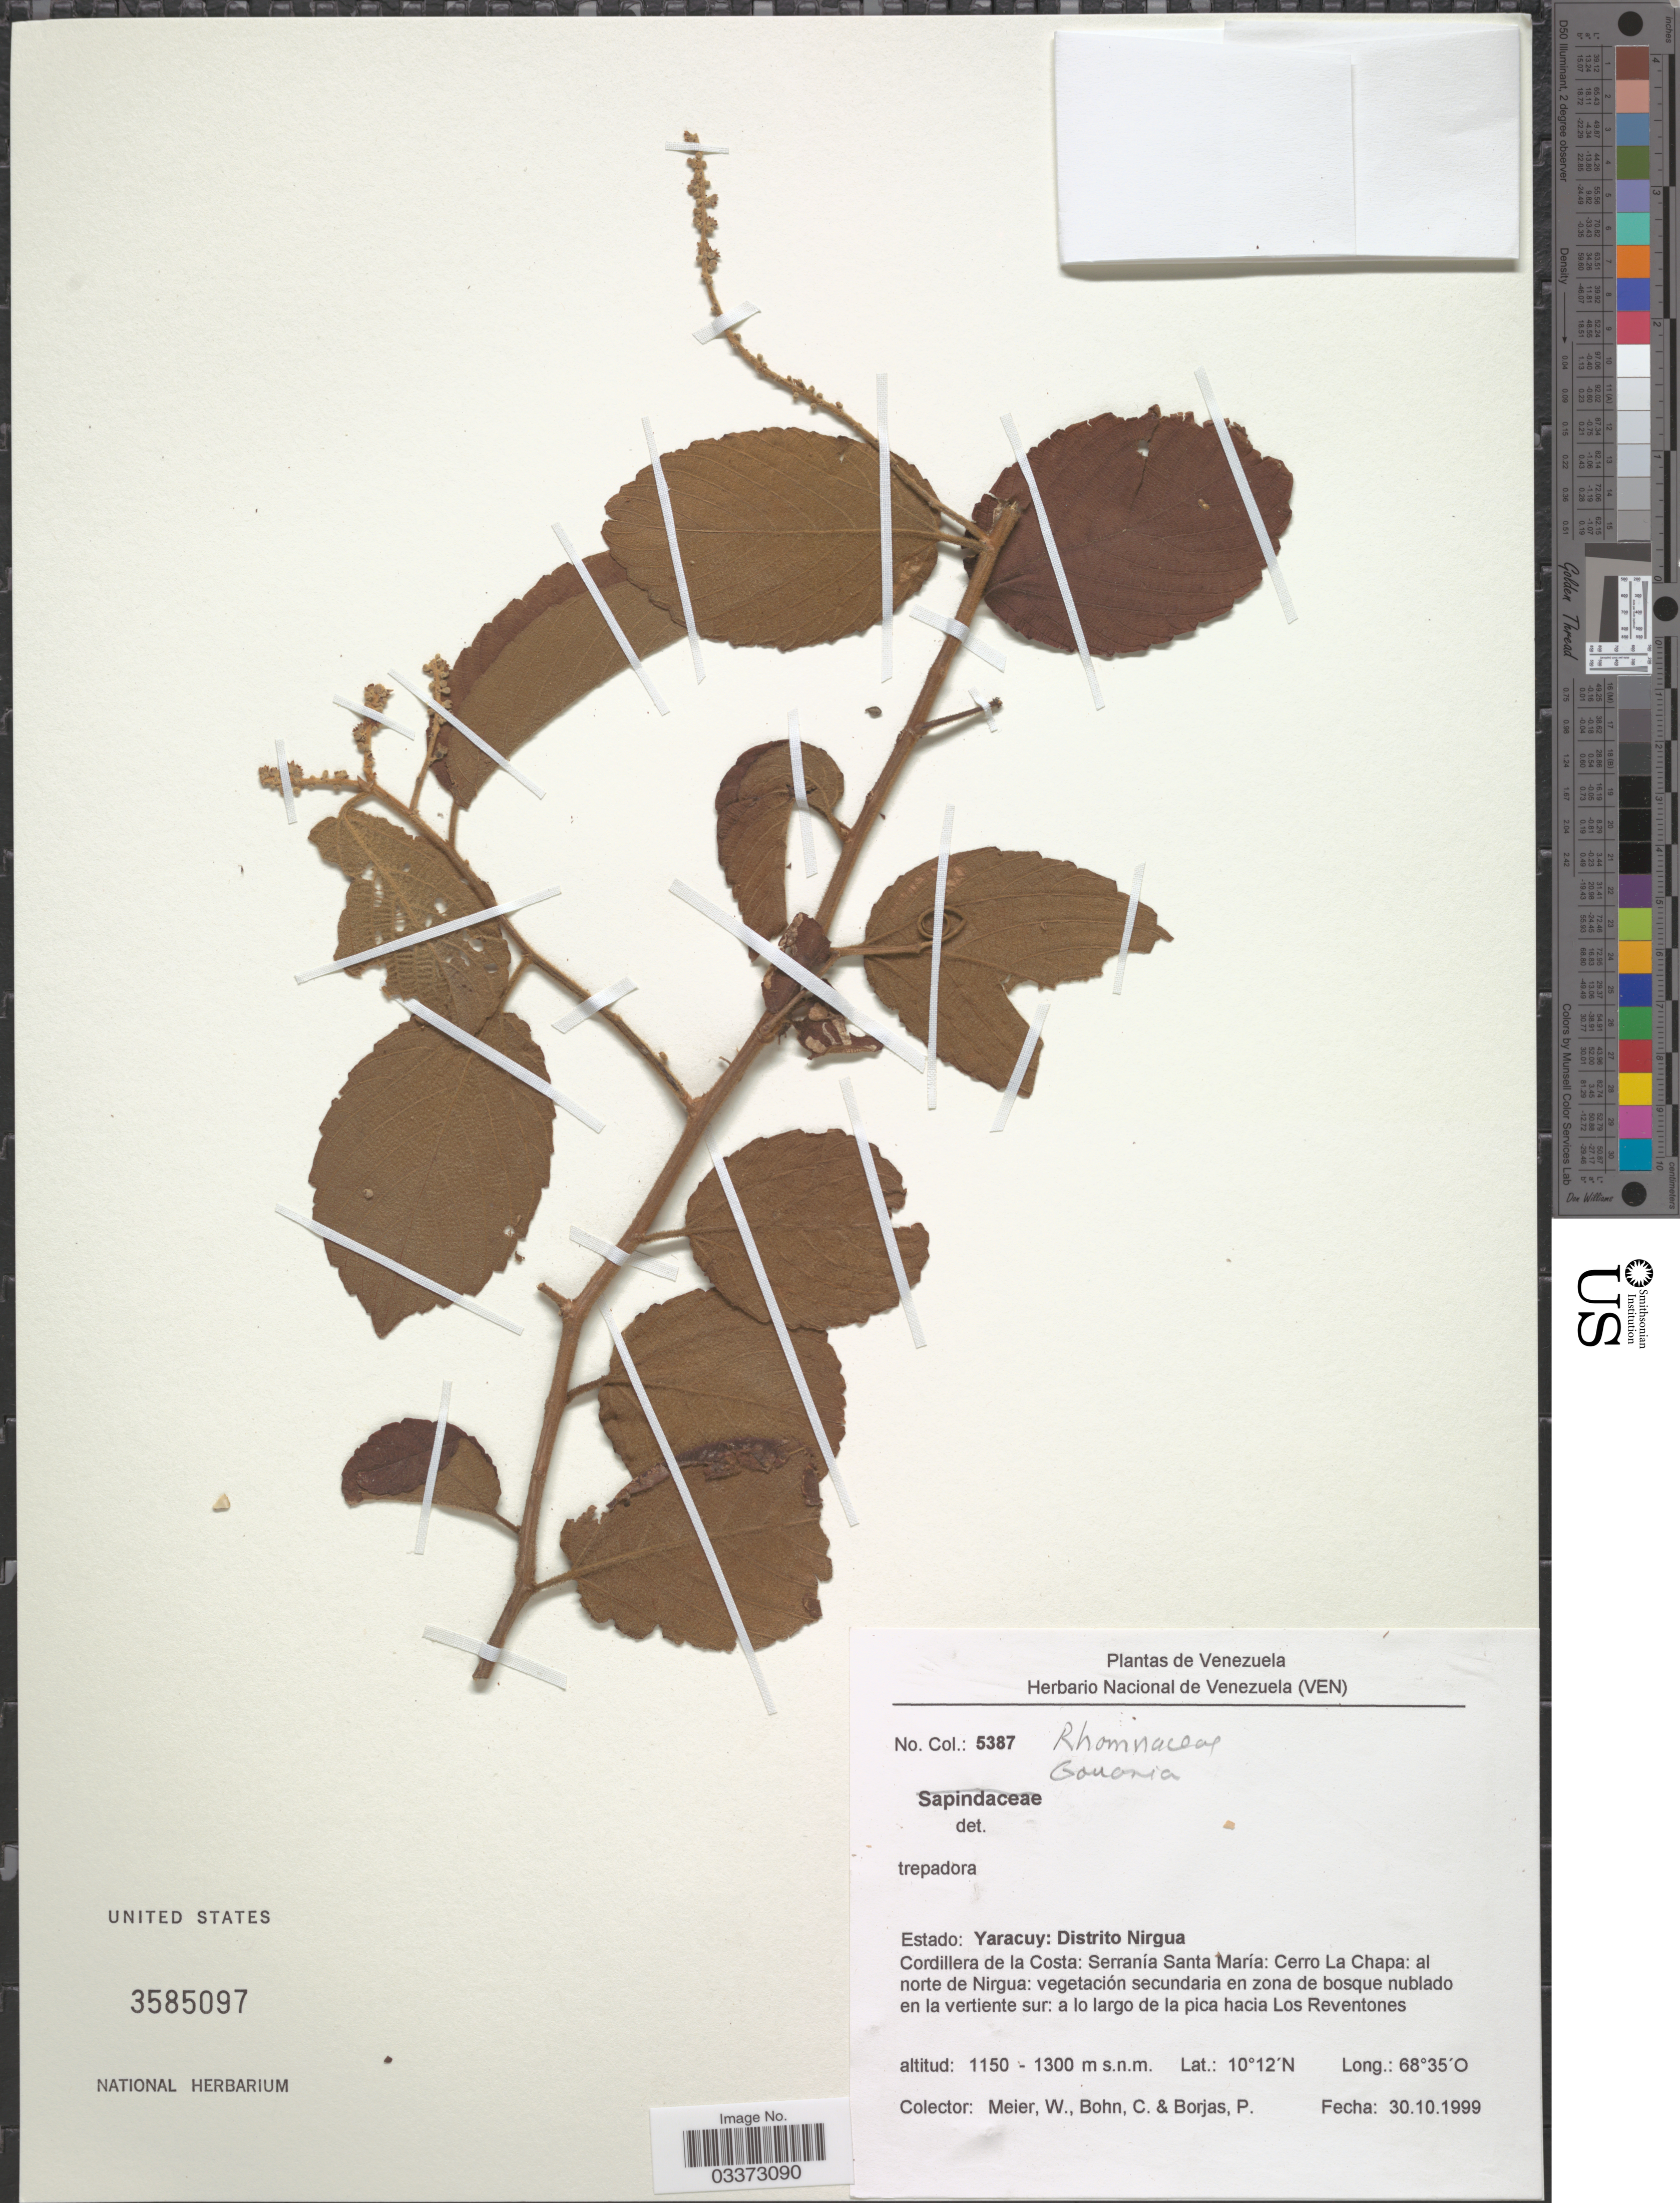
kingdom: Plantae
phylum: Tracheophyta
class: Magnoliopsida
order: Rosales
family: Rhamnaceae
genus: Gouania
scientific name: Gouania sp.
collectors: W. Meier, C. Bohn & P. Borjas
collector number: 5387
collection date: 1999-10-30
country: Venezuela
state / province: Yaracuy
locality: Distrito Nirgua. Cordillera de la Costa: Serranía Santa María: Cerro La Chapa: al norte de Nirgua: vegetación secundaria en zona de bosque nublado en la veriente sur: a lo largo de la pica hacia Los Reventones.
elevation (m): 1150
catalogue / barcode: US 3585097